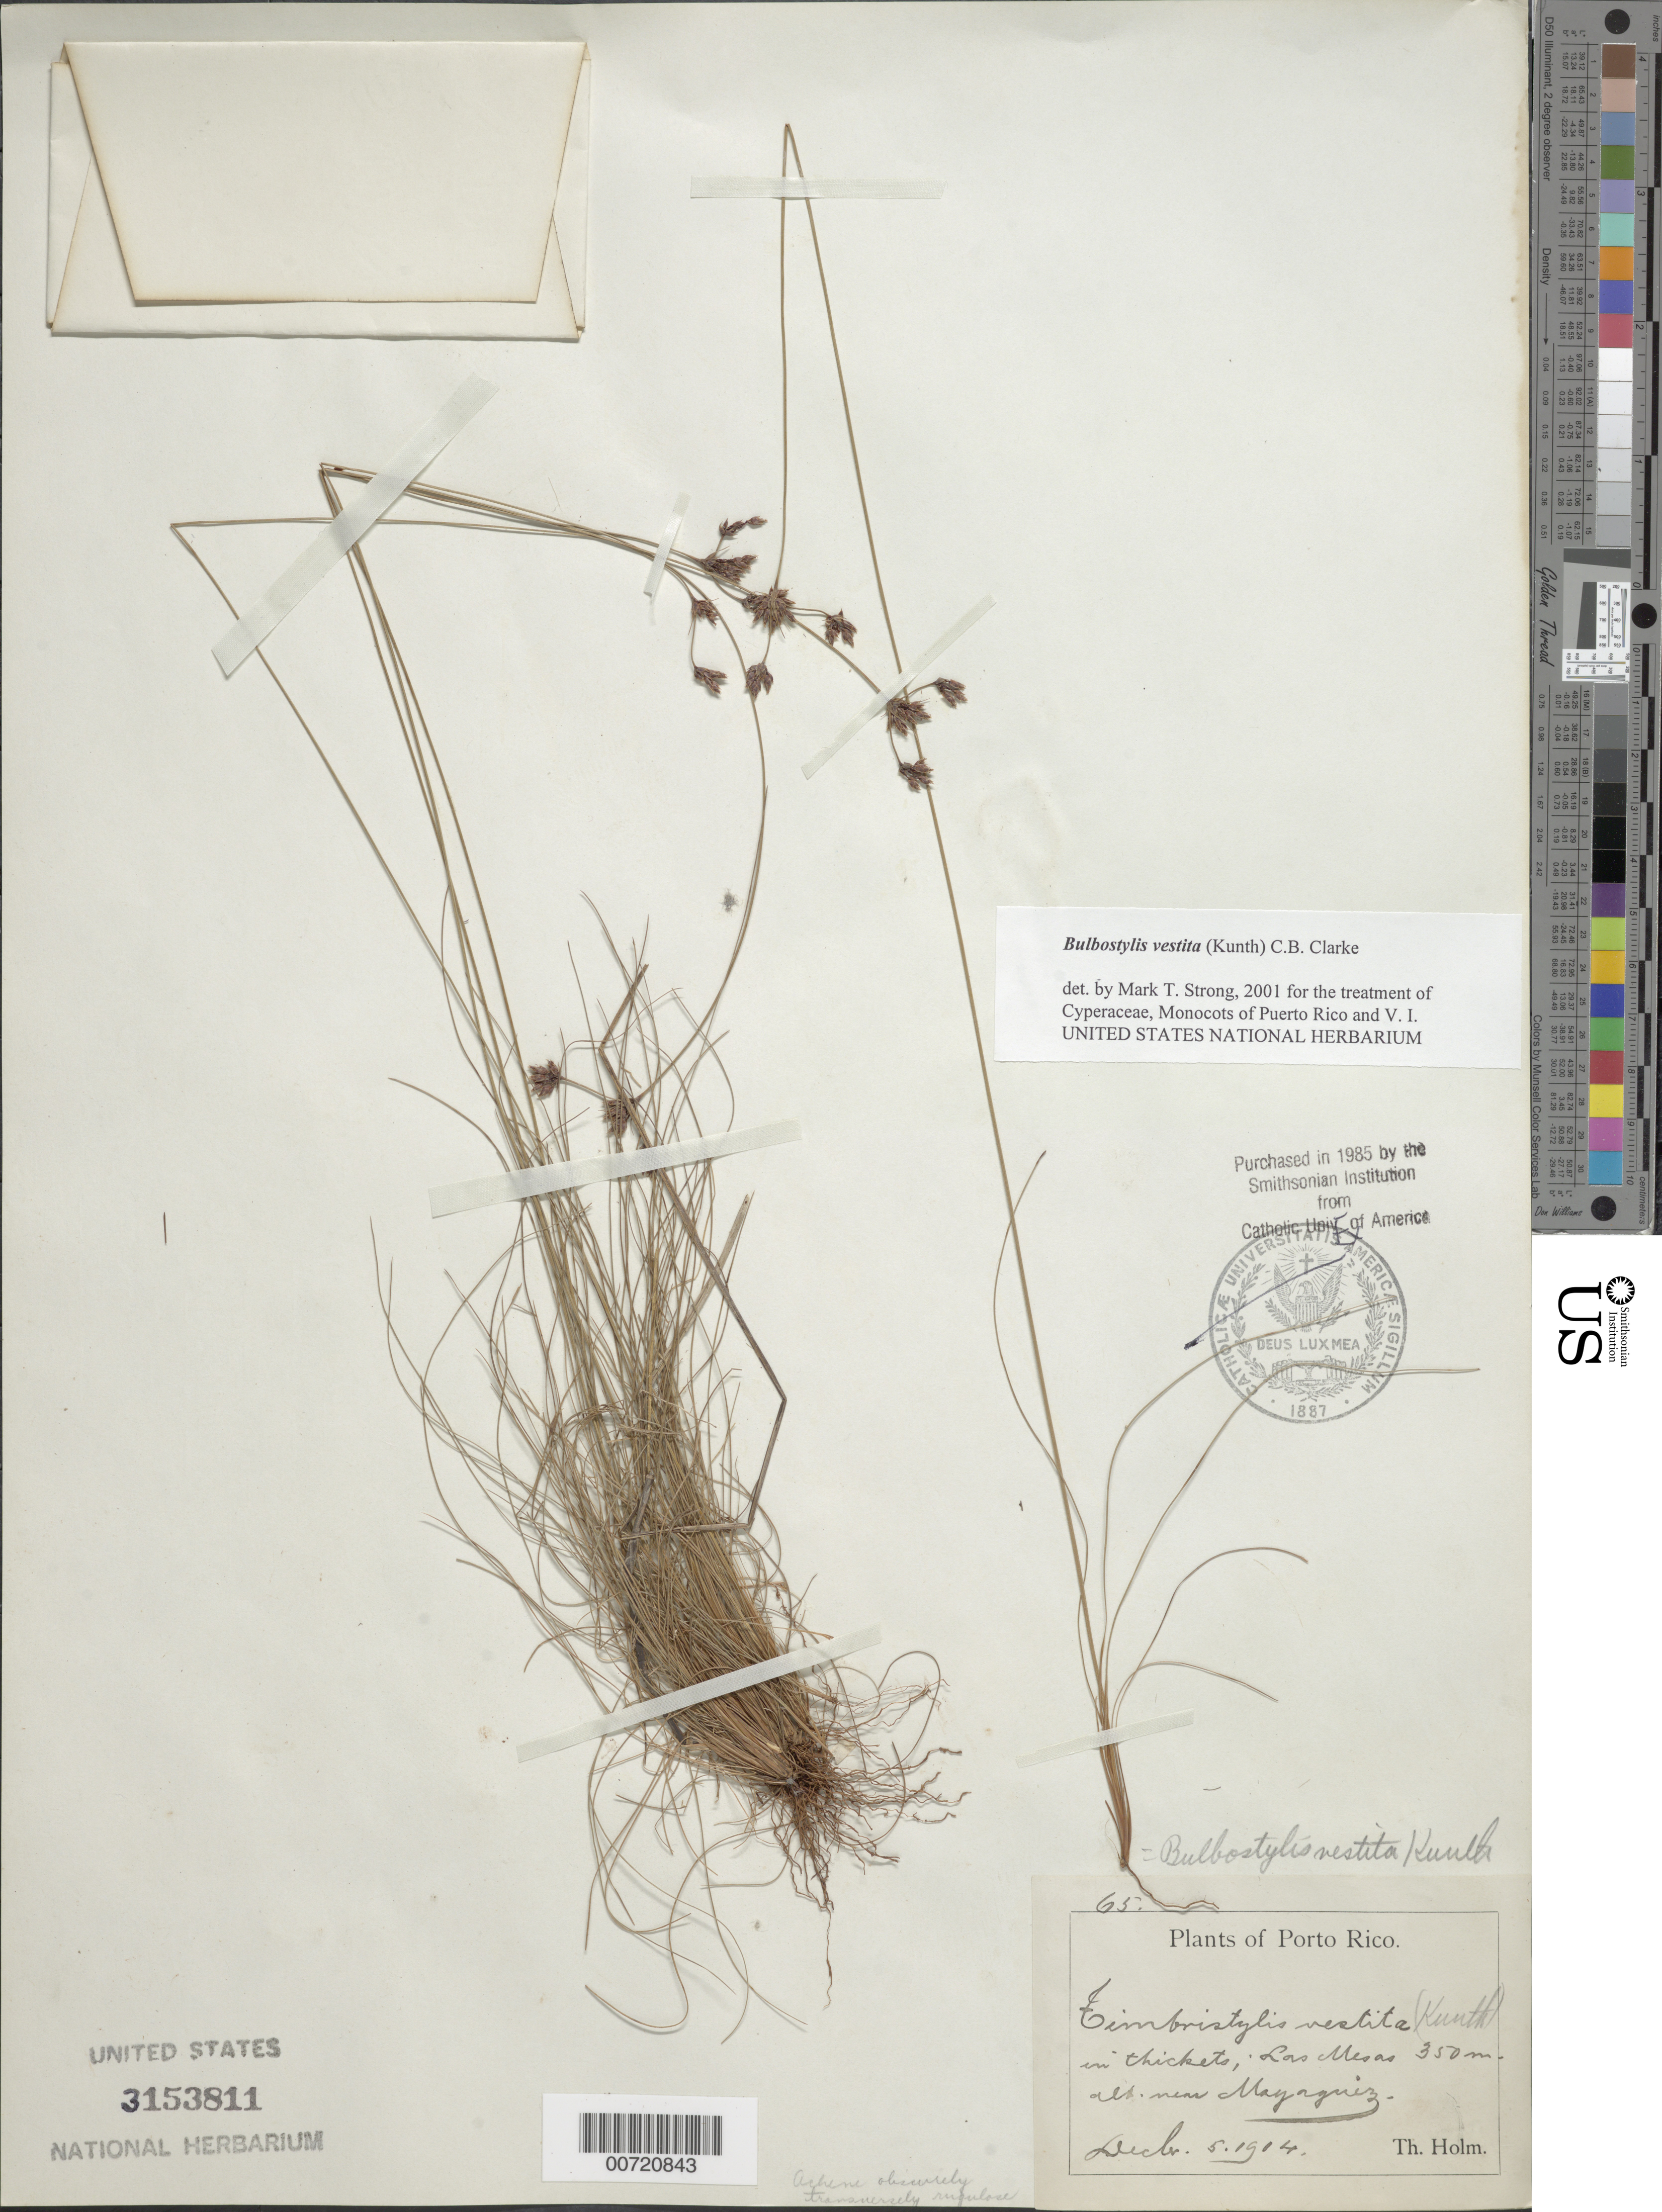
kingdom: Plantae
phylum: Tracheophyta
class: Liliopsida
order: Poales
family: Cyperaceae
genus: Bulbostylis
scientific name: Bulbostylis vestita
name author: (Kunth) C.B. Clarke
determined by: Strong, M. T., (US), Smithsonian Institution - National Museum of Natural History (UNITED STATES)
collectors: H. T. Holm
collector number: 65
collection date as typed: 05 Dec 1914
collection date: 1914-12-05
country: Puerto Rico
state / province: Mayagüez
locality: Las Mesas, near Mayagüez.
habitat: In thickets.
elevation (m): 350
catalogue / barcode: US 3153811